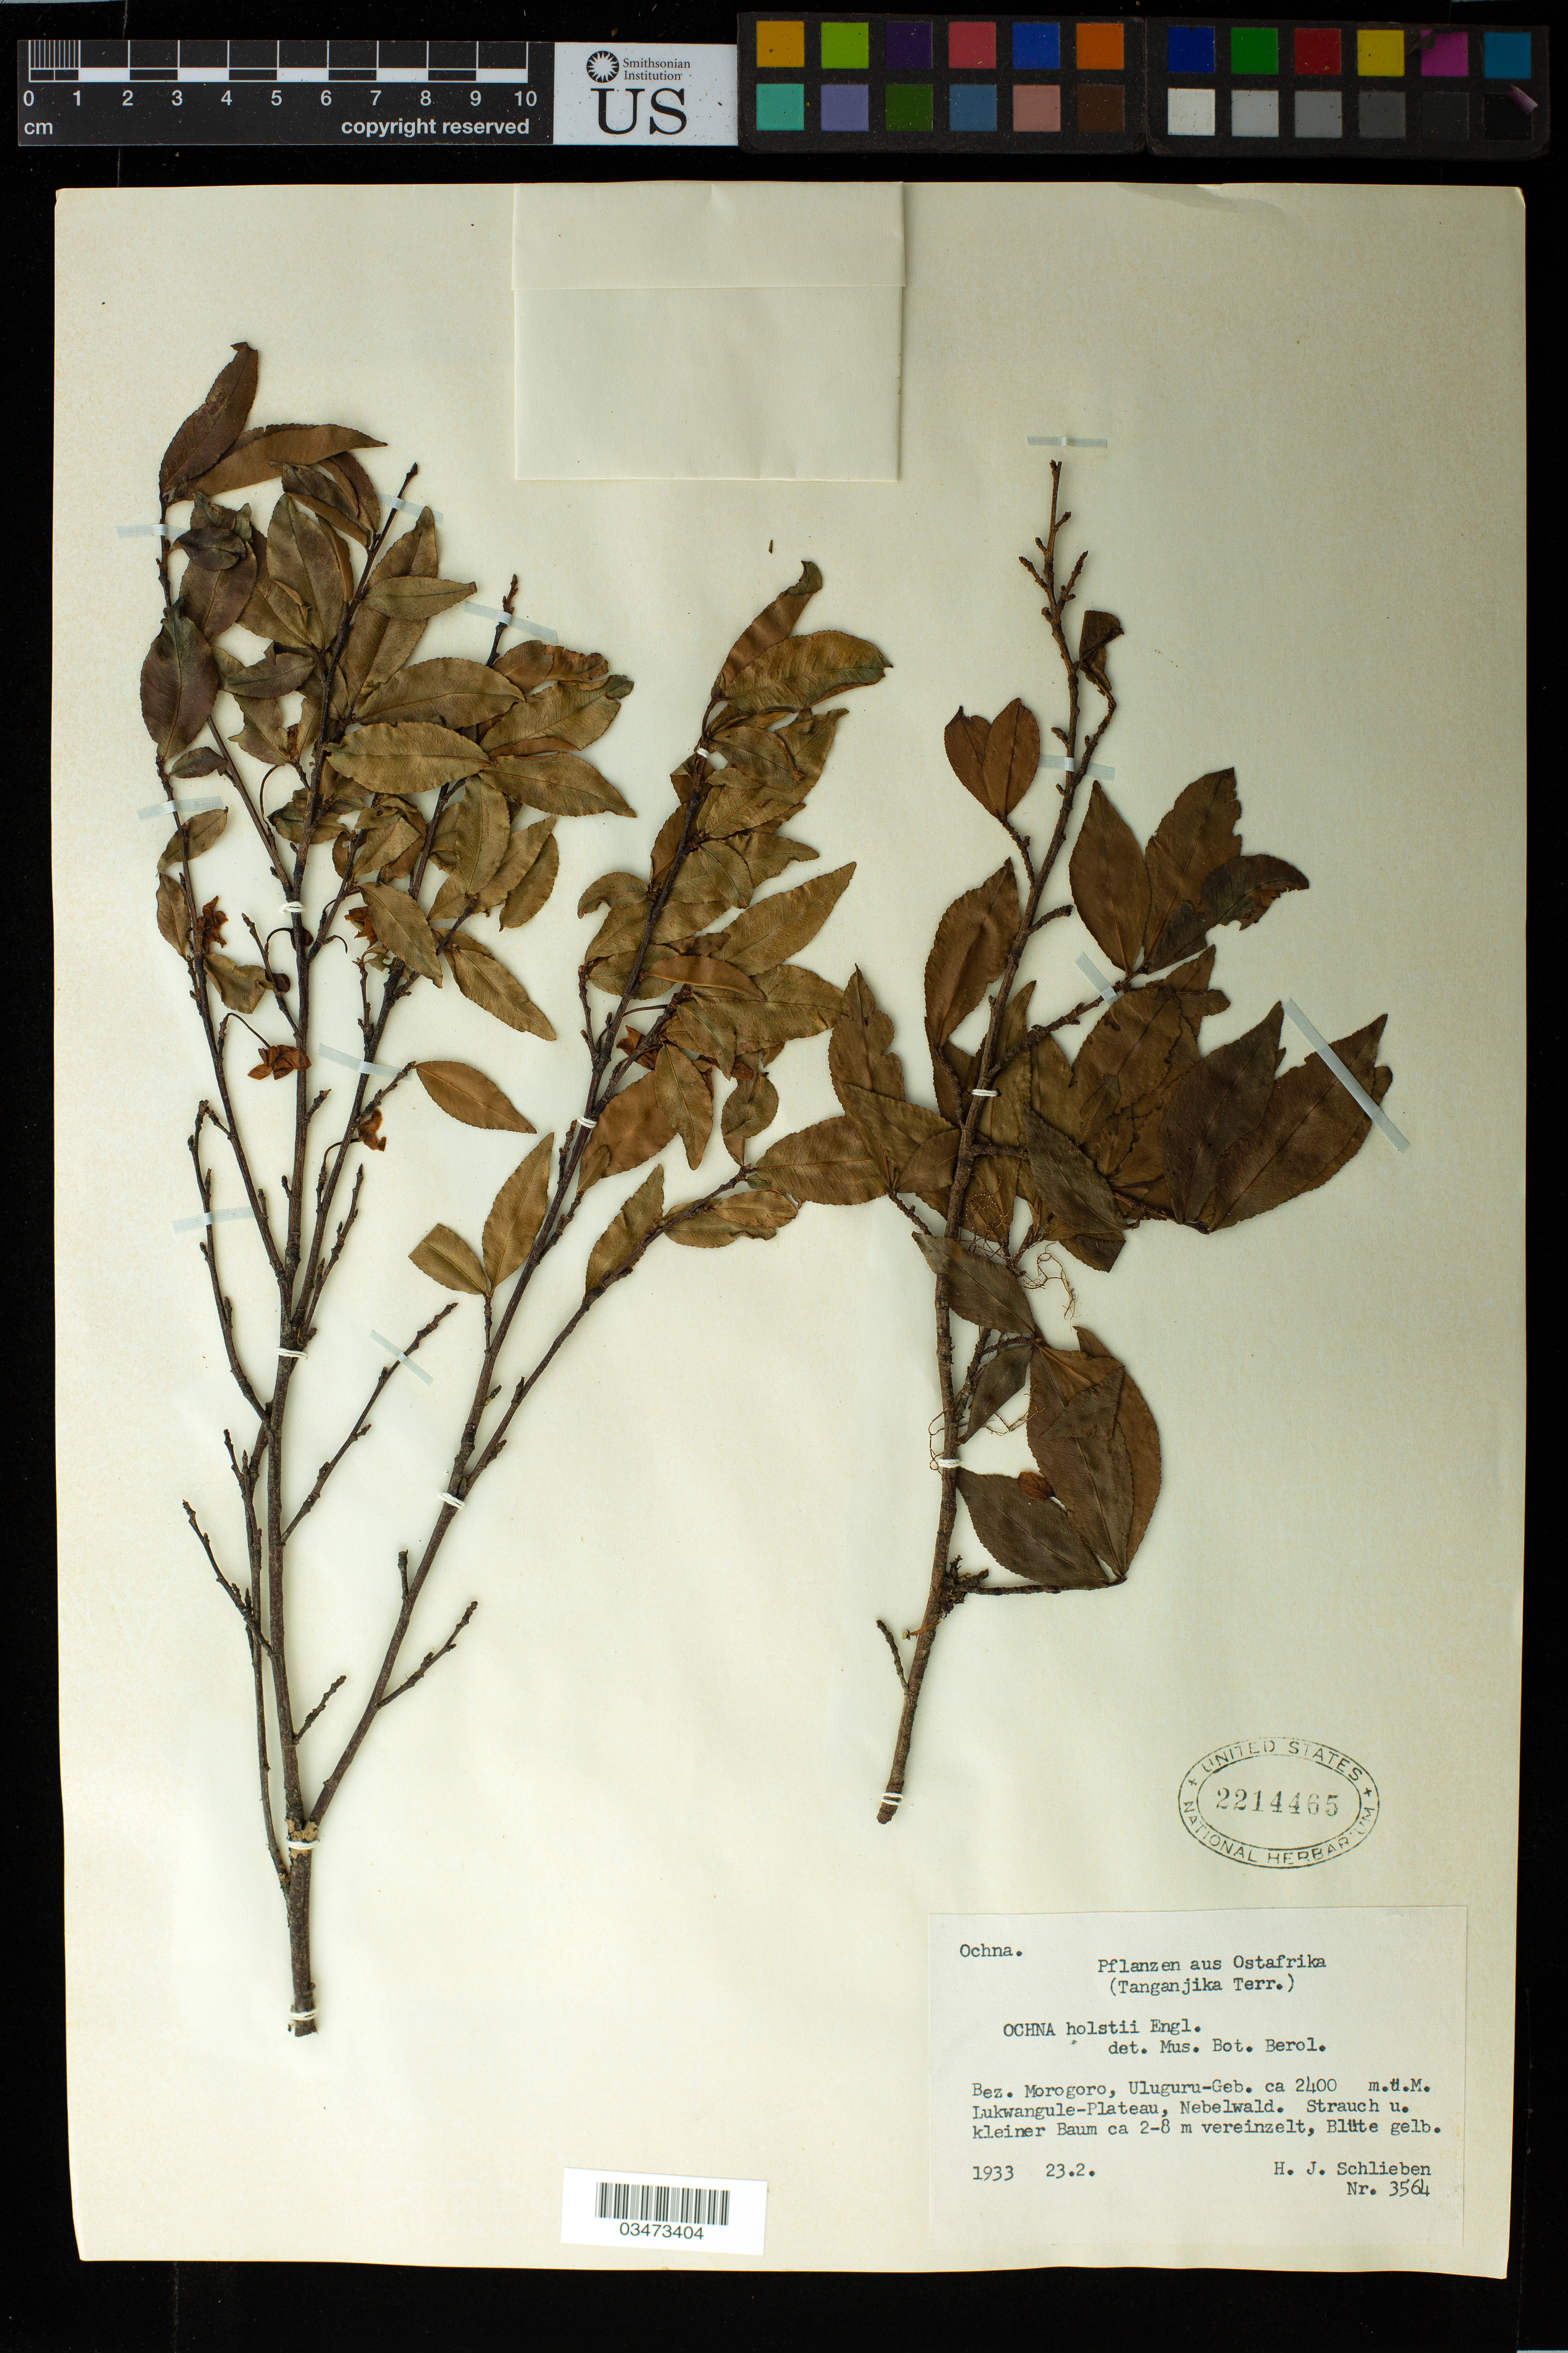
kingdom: Plantae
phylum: Tracheophyta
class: Magnoliopsida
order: Malpighiales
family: Ochnaceae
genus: Ochna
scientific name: Ochna holstii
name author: Engl.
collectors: H. J. Schlieben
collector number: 3564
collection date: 1933-02-23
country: Tanzania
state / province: Morogoro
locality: Ostafrika. (Tanganjika Terr.) Bez. Morogoro, Uluguru-Geb. Lukwangule-Plateau, Nebelwald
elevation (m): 2400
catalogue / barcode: US 2214465